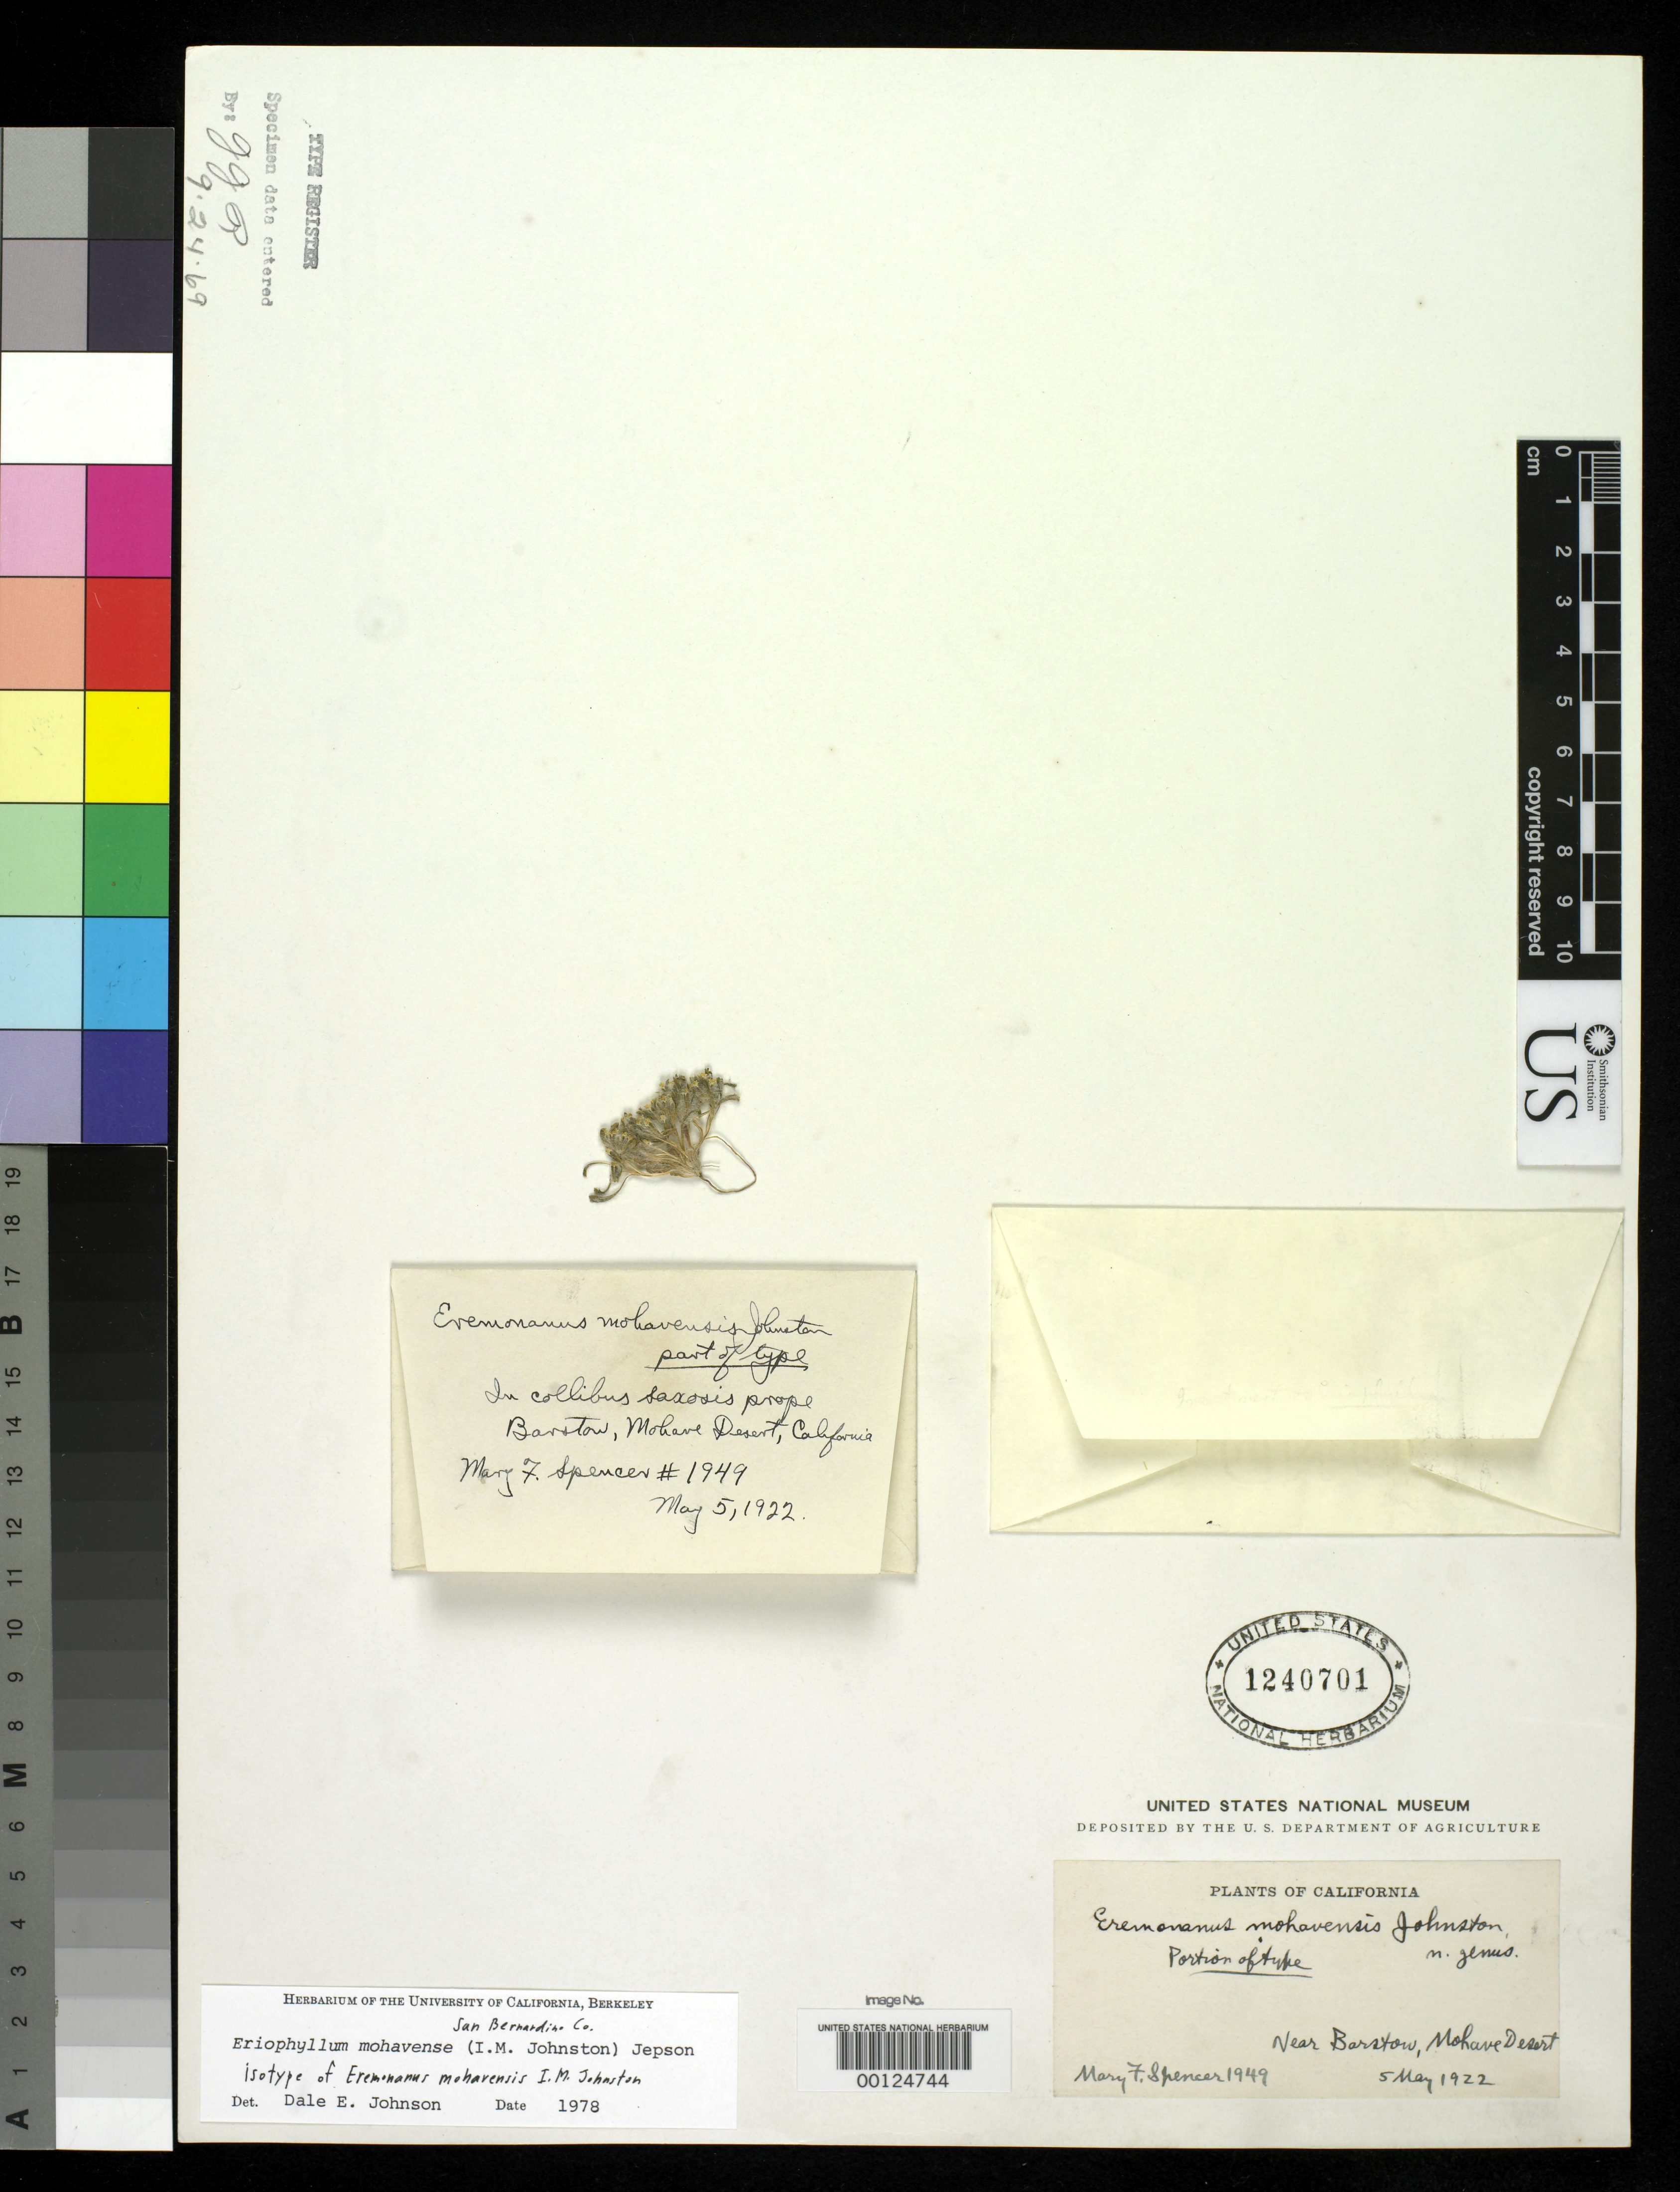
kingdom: Plantae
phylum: Tracheophyta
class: Magnoliopsida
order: Asterales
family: Asteraceae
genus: Eremonanus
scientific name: Eremonanus mohavensis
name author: I.M. Johnst.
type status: Type Fragment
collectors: M. Spencer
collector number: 1949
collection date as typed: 05 May 1922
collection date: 1922-05-05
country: United States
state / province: California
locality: Barstow.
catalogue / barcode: US 1240701